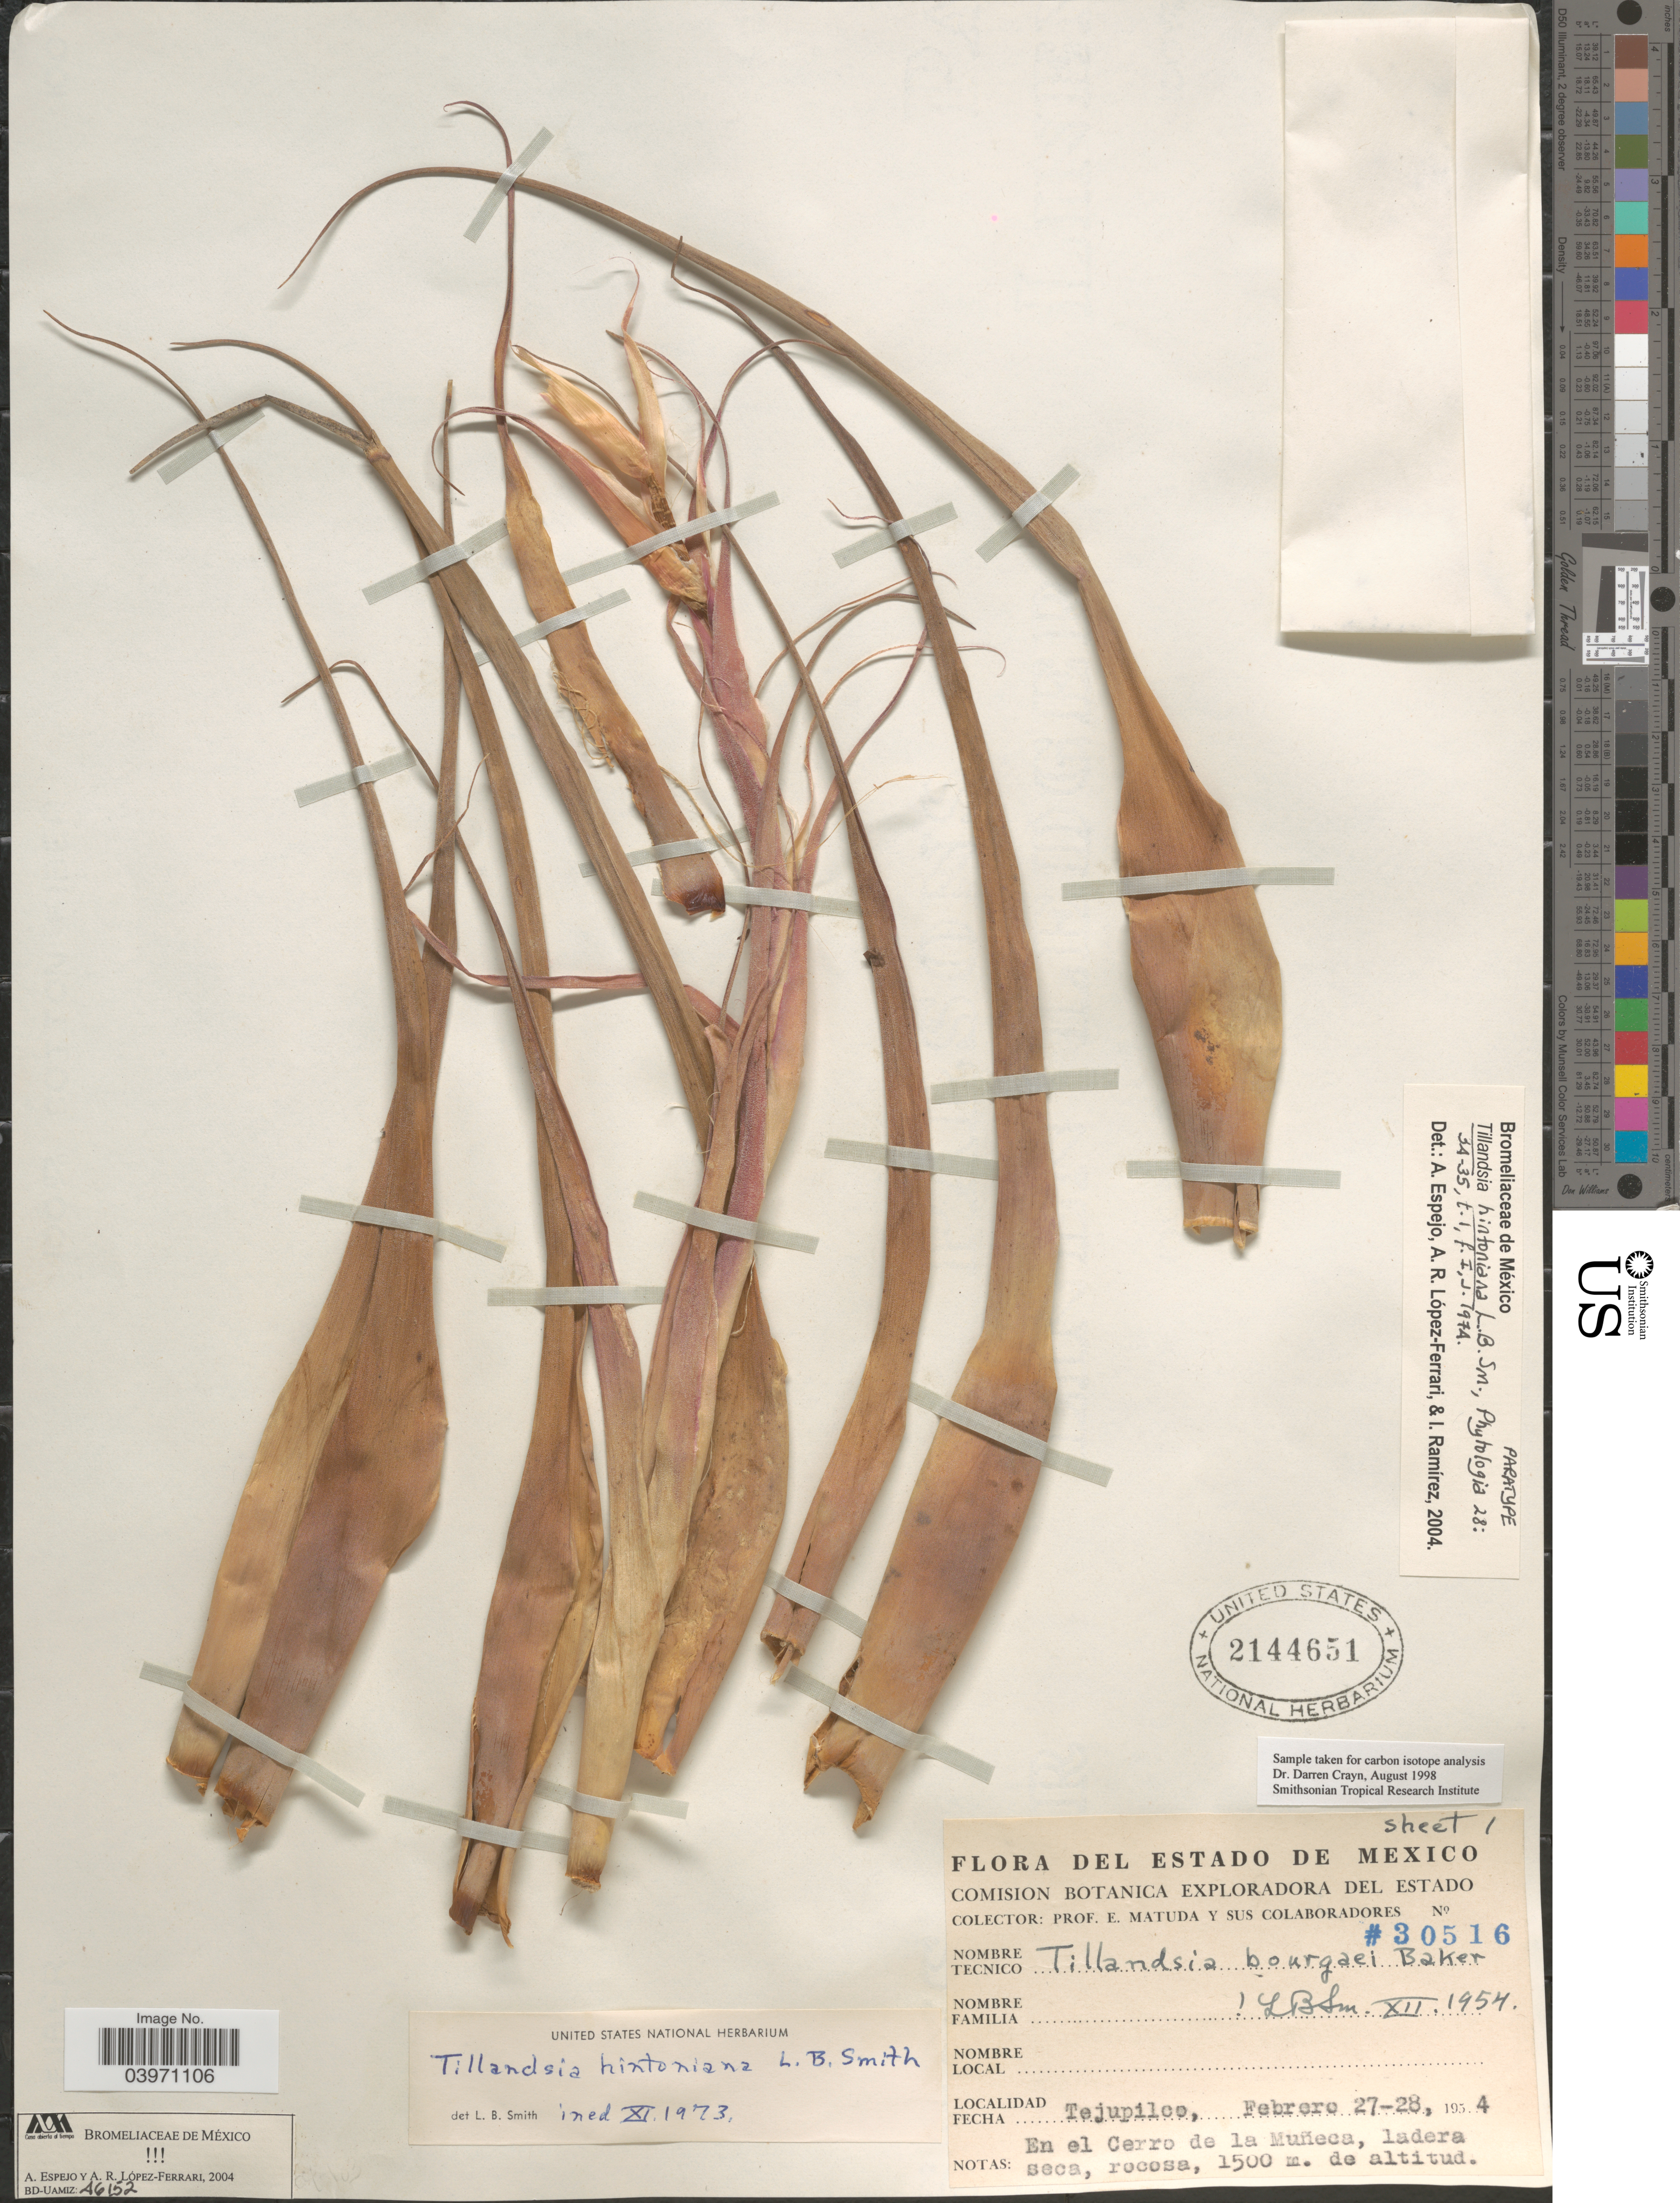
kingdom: Plantae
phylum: Tracheophyta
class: Liliopsida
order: Poales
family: Bromeliaceae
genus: Tillandsia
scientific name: Tillandsia hintoniana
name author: L.B. Sm.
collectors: E. Matuda & Sus Colaboradores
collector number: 30516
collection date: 1954-02-27/1954-02-28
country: Mexico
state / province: México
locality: Tejupilco. En el Cerro de la Muñeca.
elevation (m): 1500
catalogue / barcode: US 2144651